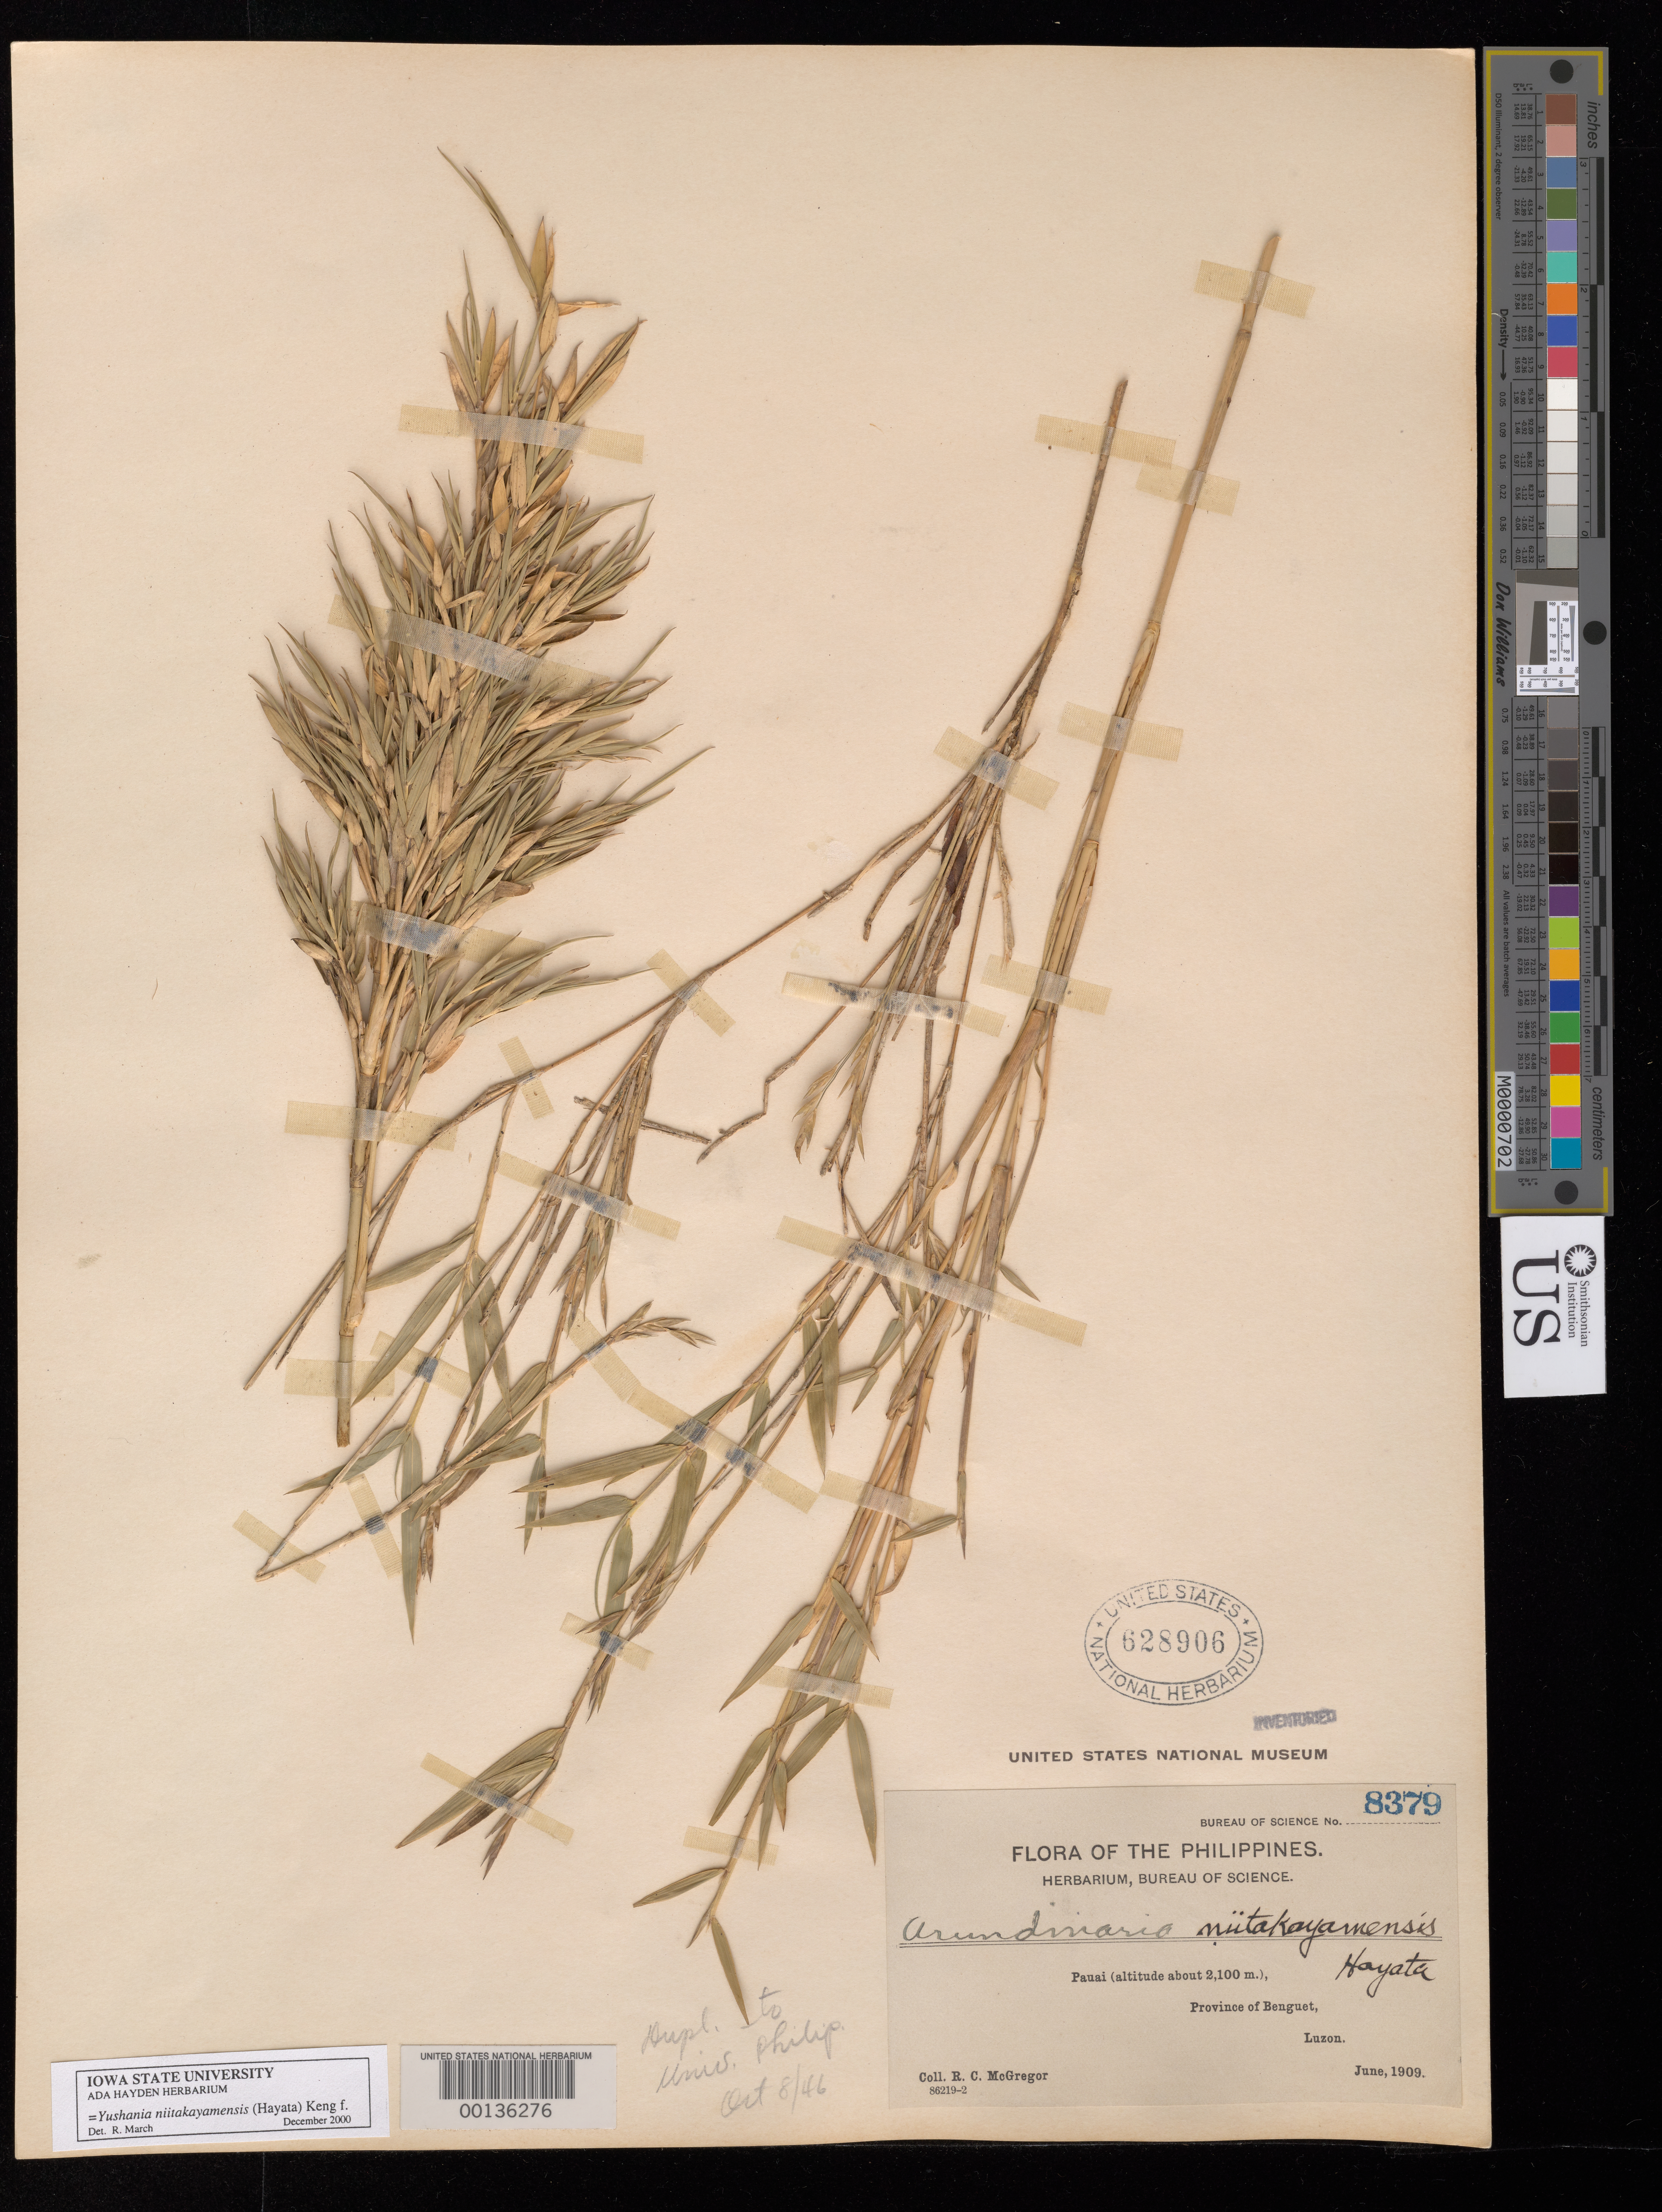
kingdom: Plantae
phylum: Tracheophyta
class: Liliopsida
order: Poales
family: Poaceae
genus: Yushania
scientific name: Yushania niitakayamensis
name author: (Hayata) Keng f.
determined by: March, R.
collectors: R. C. McGregor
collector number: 8379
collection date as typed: Jun 1909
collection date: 1909-06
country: Philippines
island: Luzon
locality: Benguet, paual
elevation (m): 2100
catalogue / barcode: US 628906